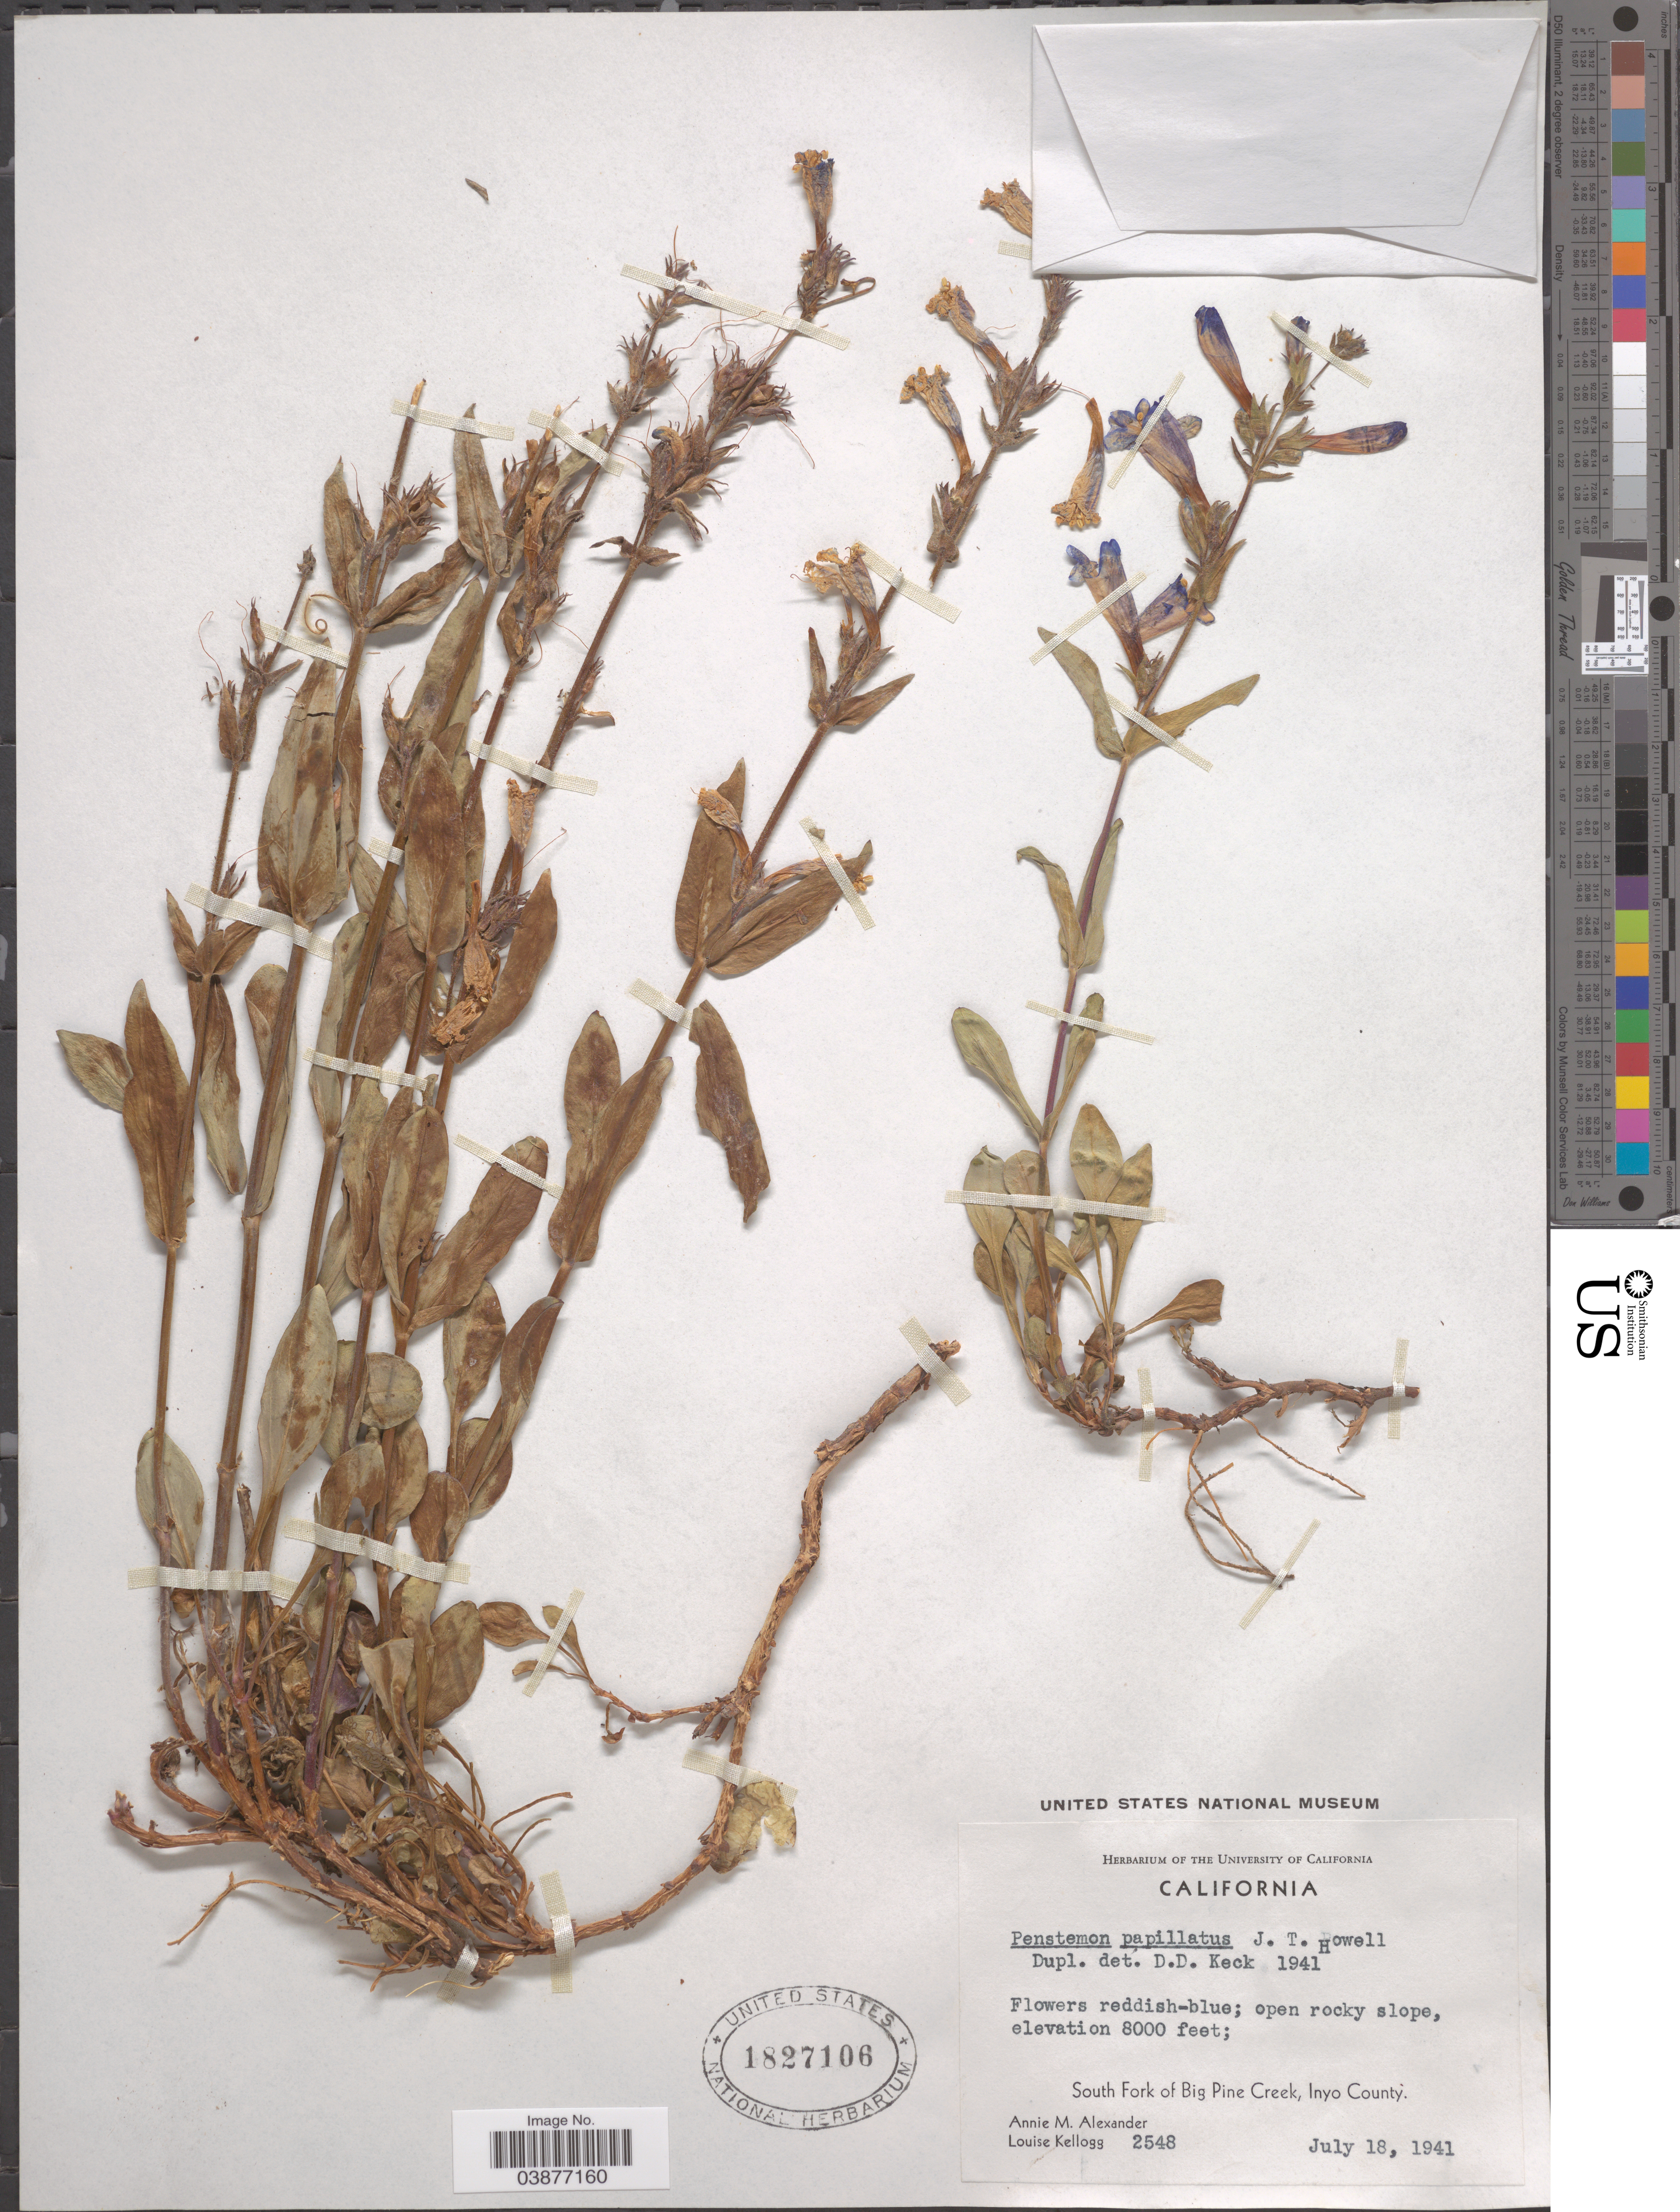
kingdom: Plantae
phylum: Tracheophyta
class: Magnoliopsida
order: Lamiales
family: Plantaginaceae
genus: Penstemon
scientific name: Penstemon papillatus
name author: J.T. Howell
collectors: A. M. Alexander & L. Kellogg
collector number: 2548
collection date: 1941-07-18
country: United States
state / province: California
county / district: Inyo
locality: Open rocky slope. South Fork of Big Pine Creek, Inyo County.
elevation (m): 2438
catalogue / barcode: US 1827106